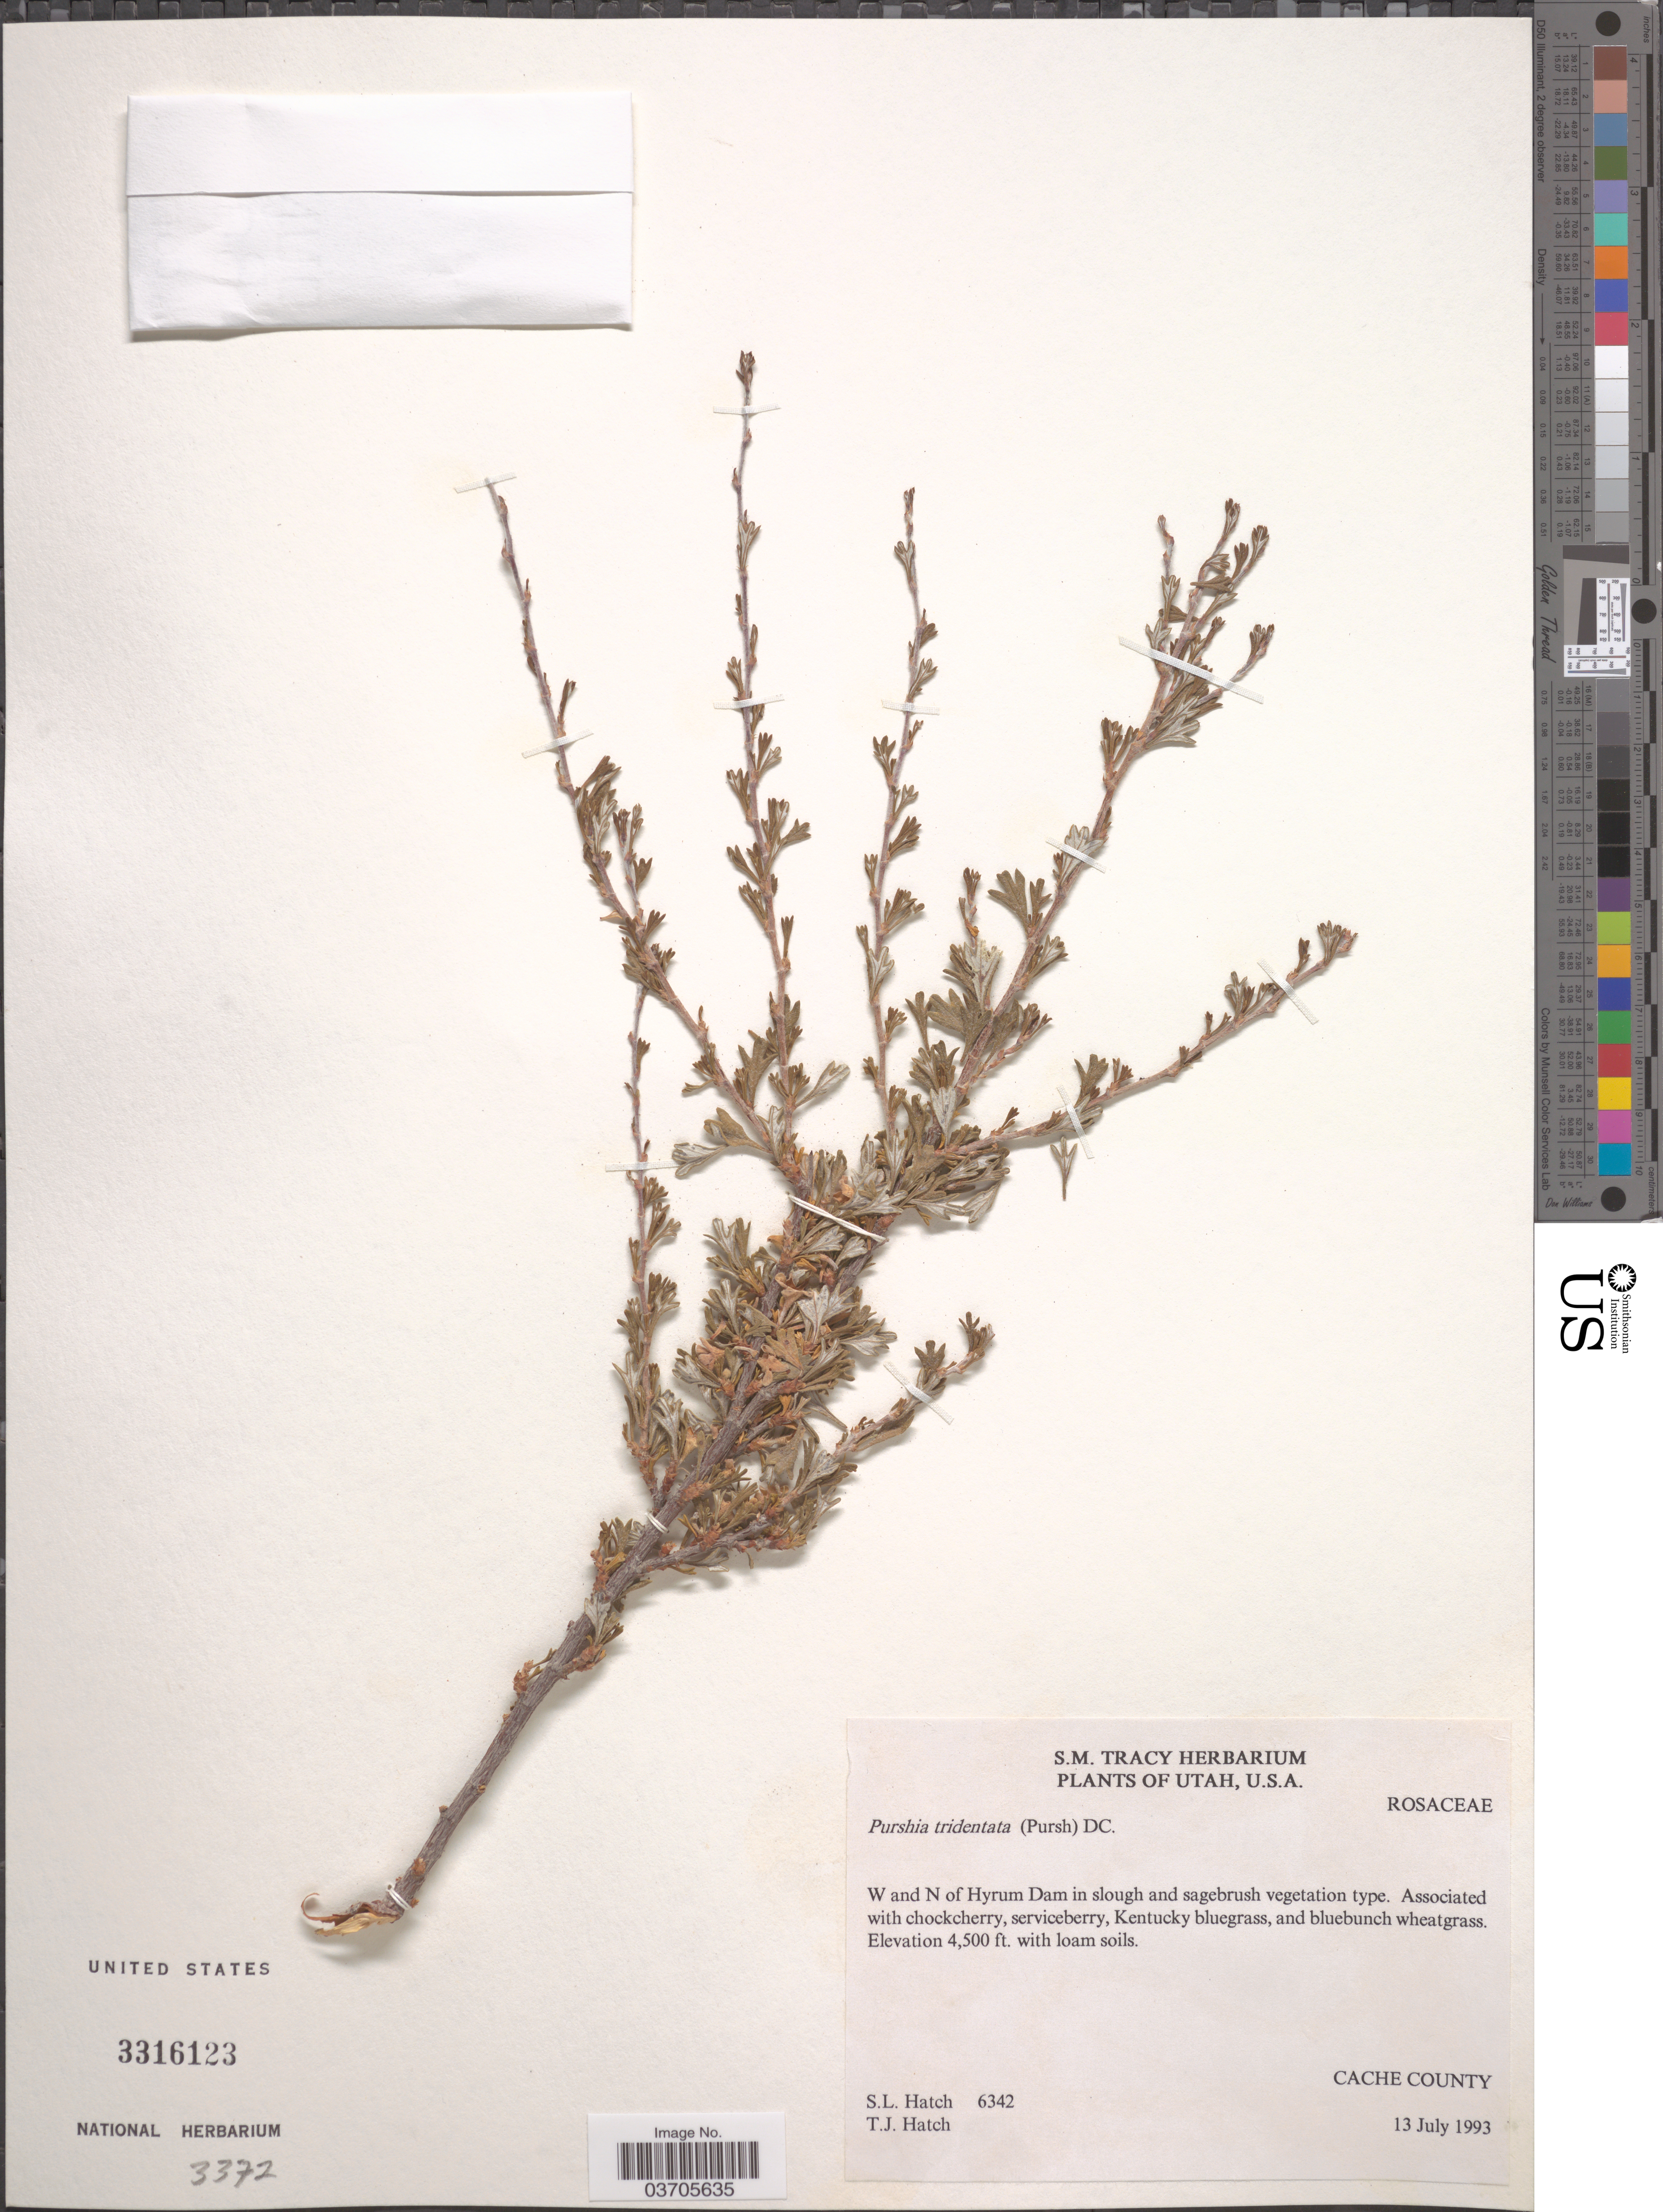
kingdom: Plantae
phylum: Tracheophyta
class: Magnoliopsida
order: Rosales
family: Rosaceae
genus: Purshia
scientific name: Purshia tridentata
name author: (Pursh) DC.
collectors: S. Hatch & T. Hatch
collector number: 6342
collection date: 1993-07-13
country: United States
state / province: Utah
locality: W and N of Hyrum Dam. Cache County.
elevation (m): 1372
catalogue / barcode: US 3316123